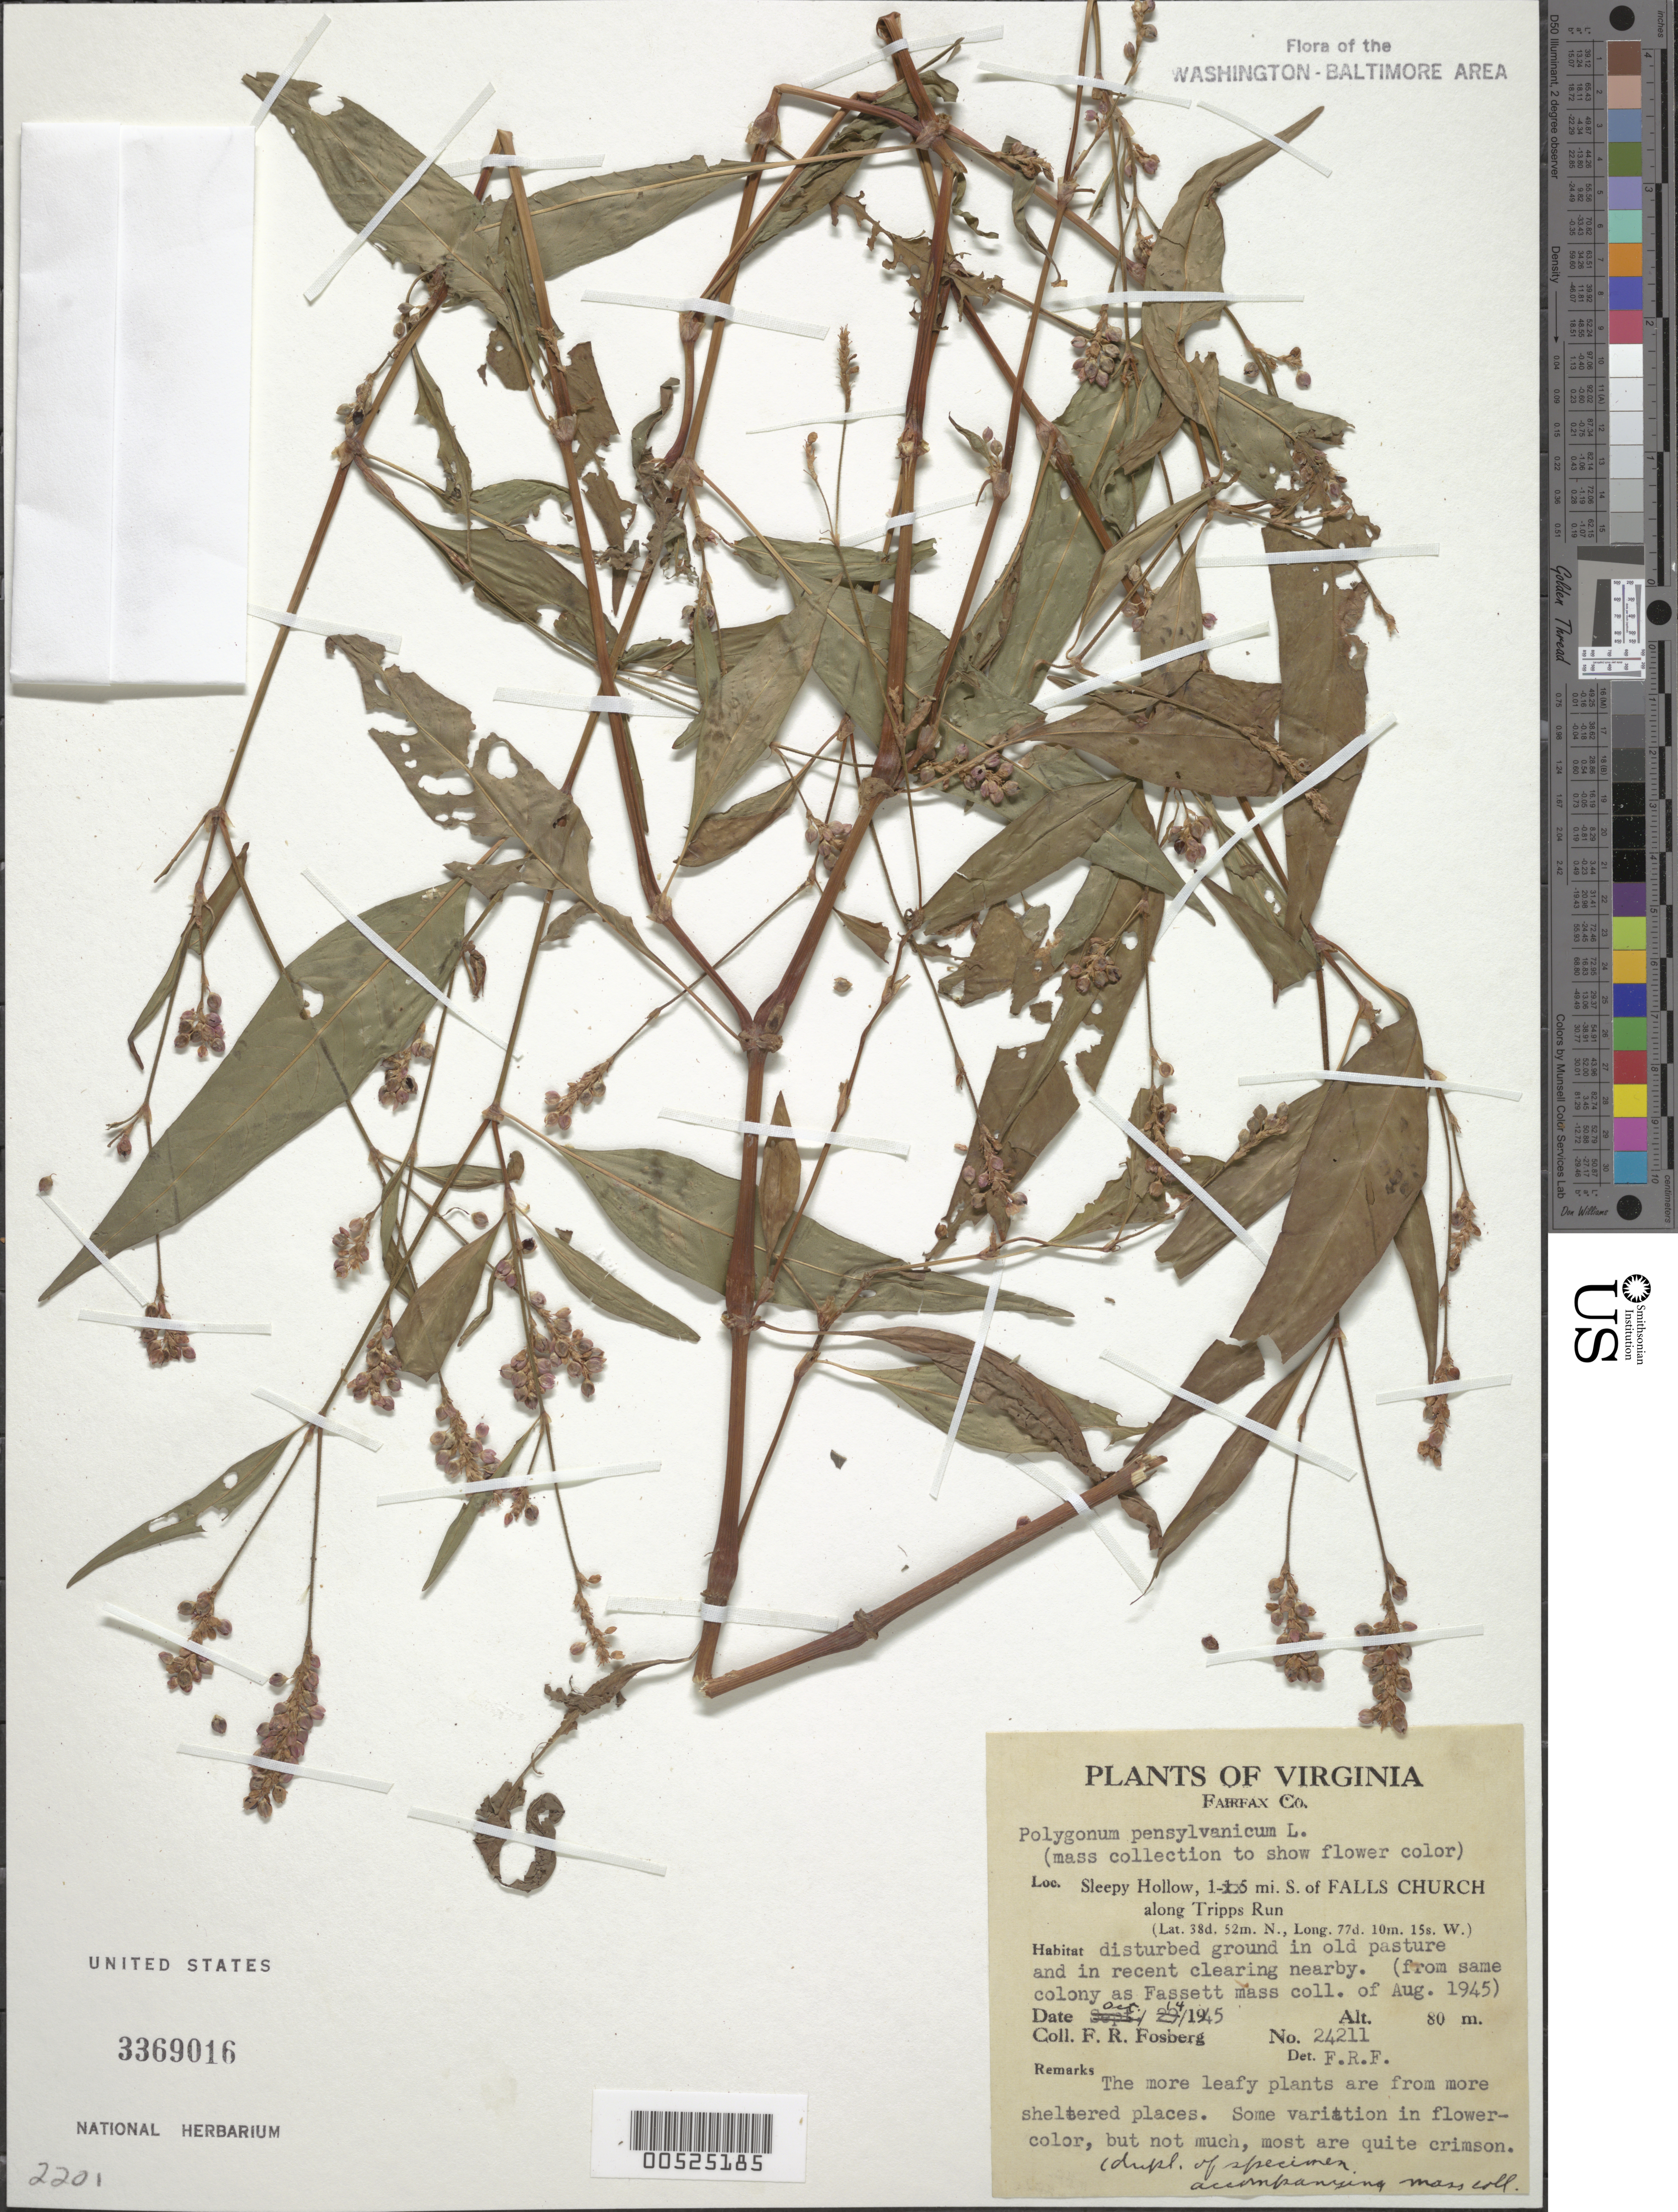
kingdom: Plantae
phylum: Tracheophyta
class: Magnoliopsida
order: Caryophyllales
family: Polygonaceae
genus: Persicaria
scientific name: Persicaria pensylvanica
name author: (L.) M. Gómez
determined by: Atha, D. E.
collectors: F. R. Fosberg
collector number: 24211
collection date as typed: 14 Oct 1945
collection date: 1945-10-14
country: United States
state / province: Virginia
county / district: Fairfax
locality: Sleepy Hollow, 1 mi. S of Falls Church along Tripps Run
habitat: Disturbed ground in old pasture and in recent clearing nearby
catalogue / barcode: US 3369016